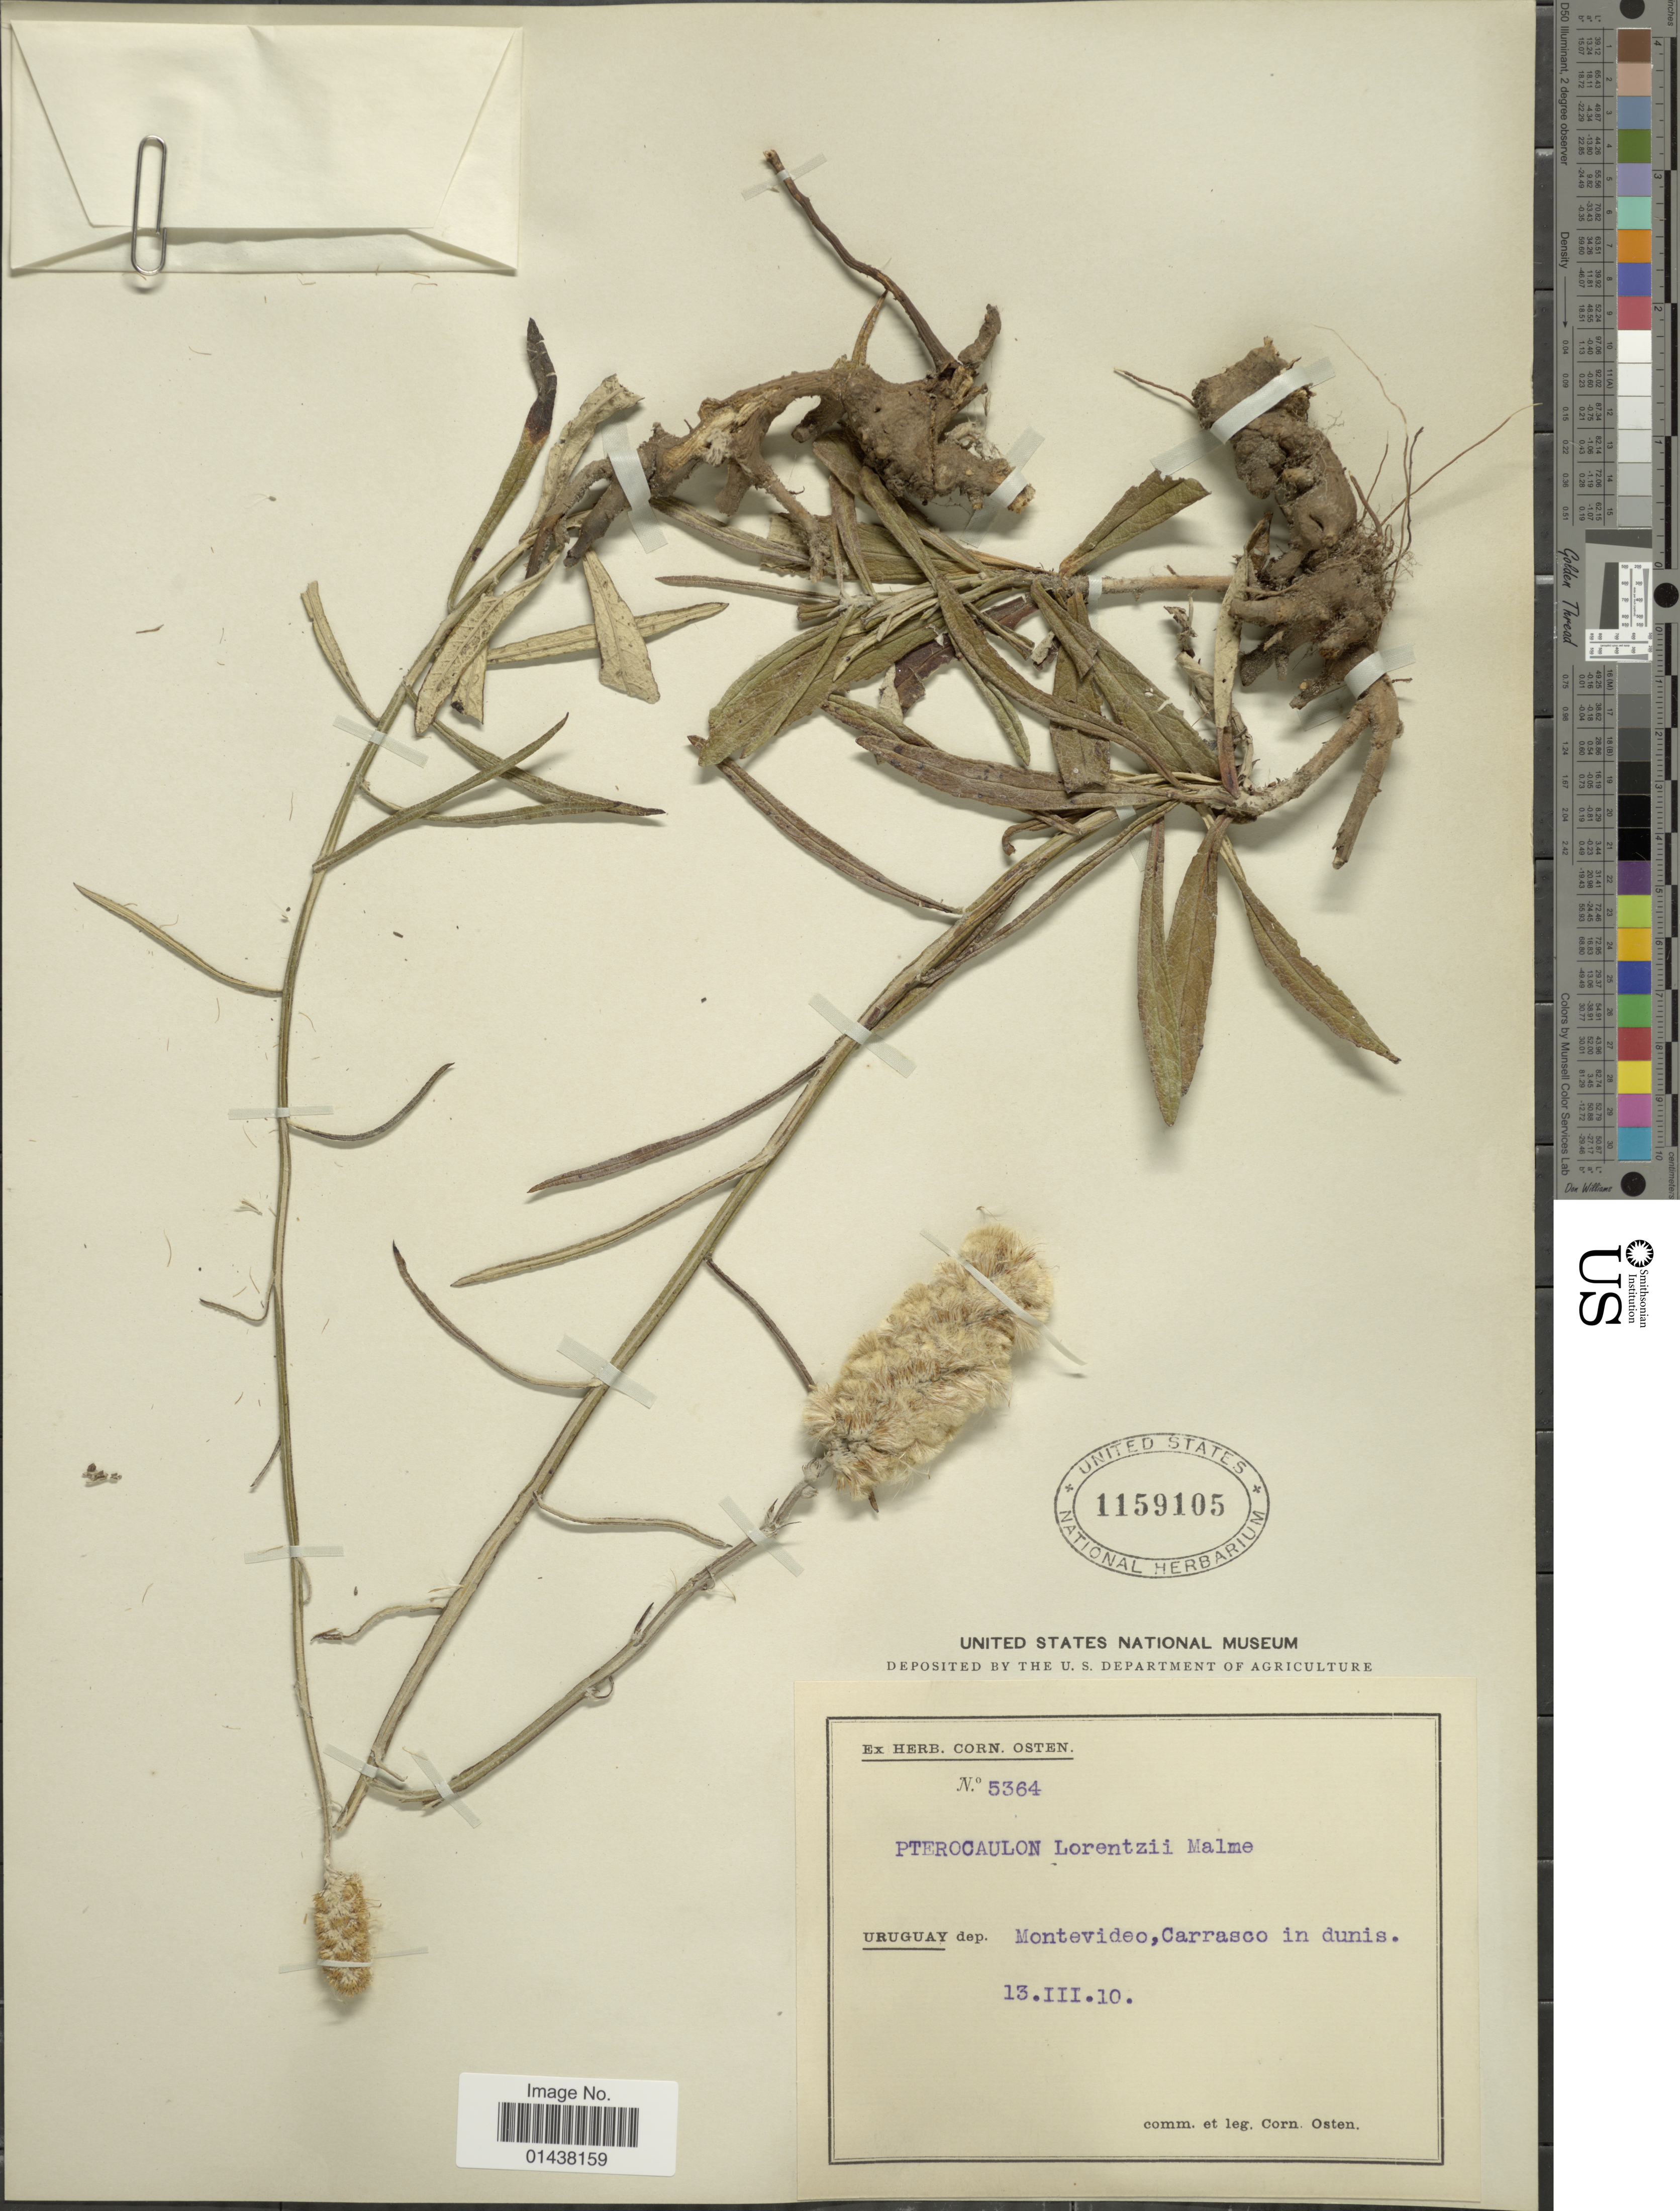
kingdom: Plantae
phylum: Tracheophyta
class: Magnoliopsida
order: Asterales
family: Asteraceae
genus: Pterocaulon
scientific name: Pterocaulon lorentzii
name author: Malme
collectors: C. Osten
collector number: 5364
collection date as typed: Transcribed d/m/y: 13/3/10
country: Uruguay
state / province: Montevideo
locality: Carrasco in dunis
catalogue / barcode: US 1159105